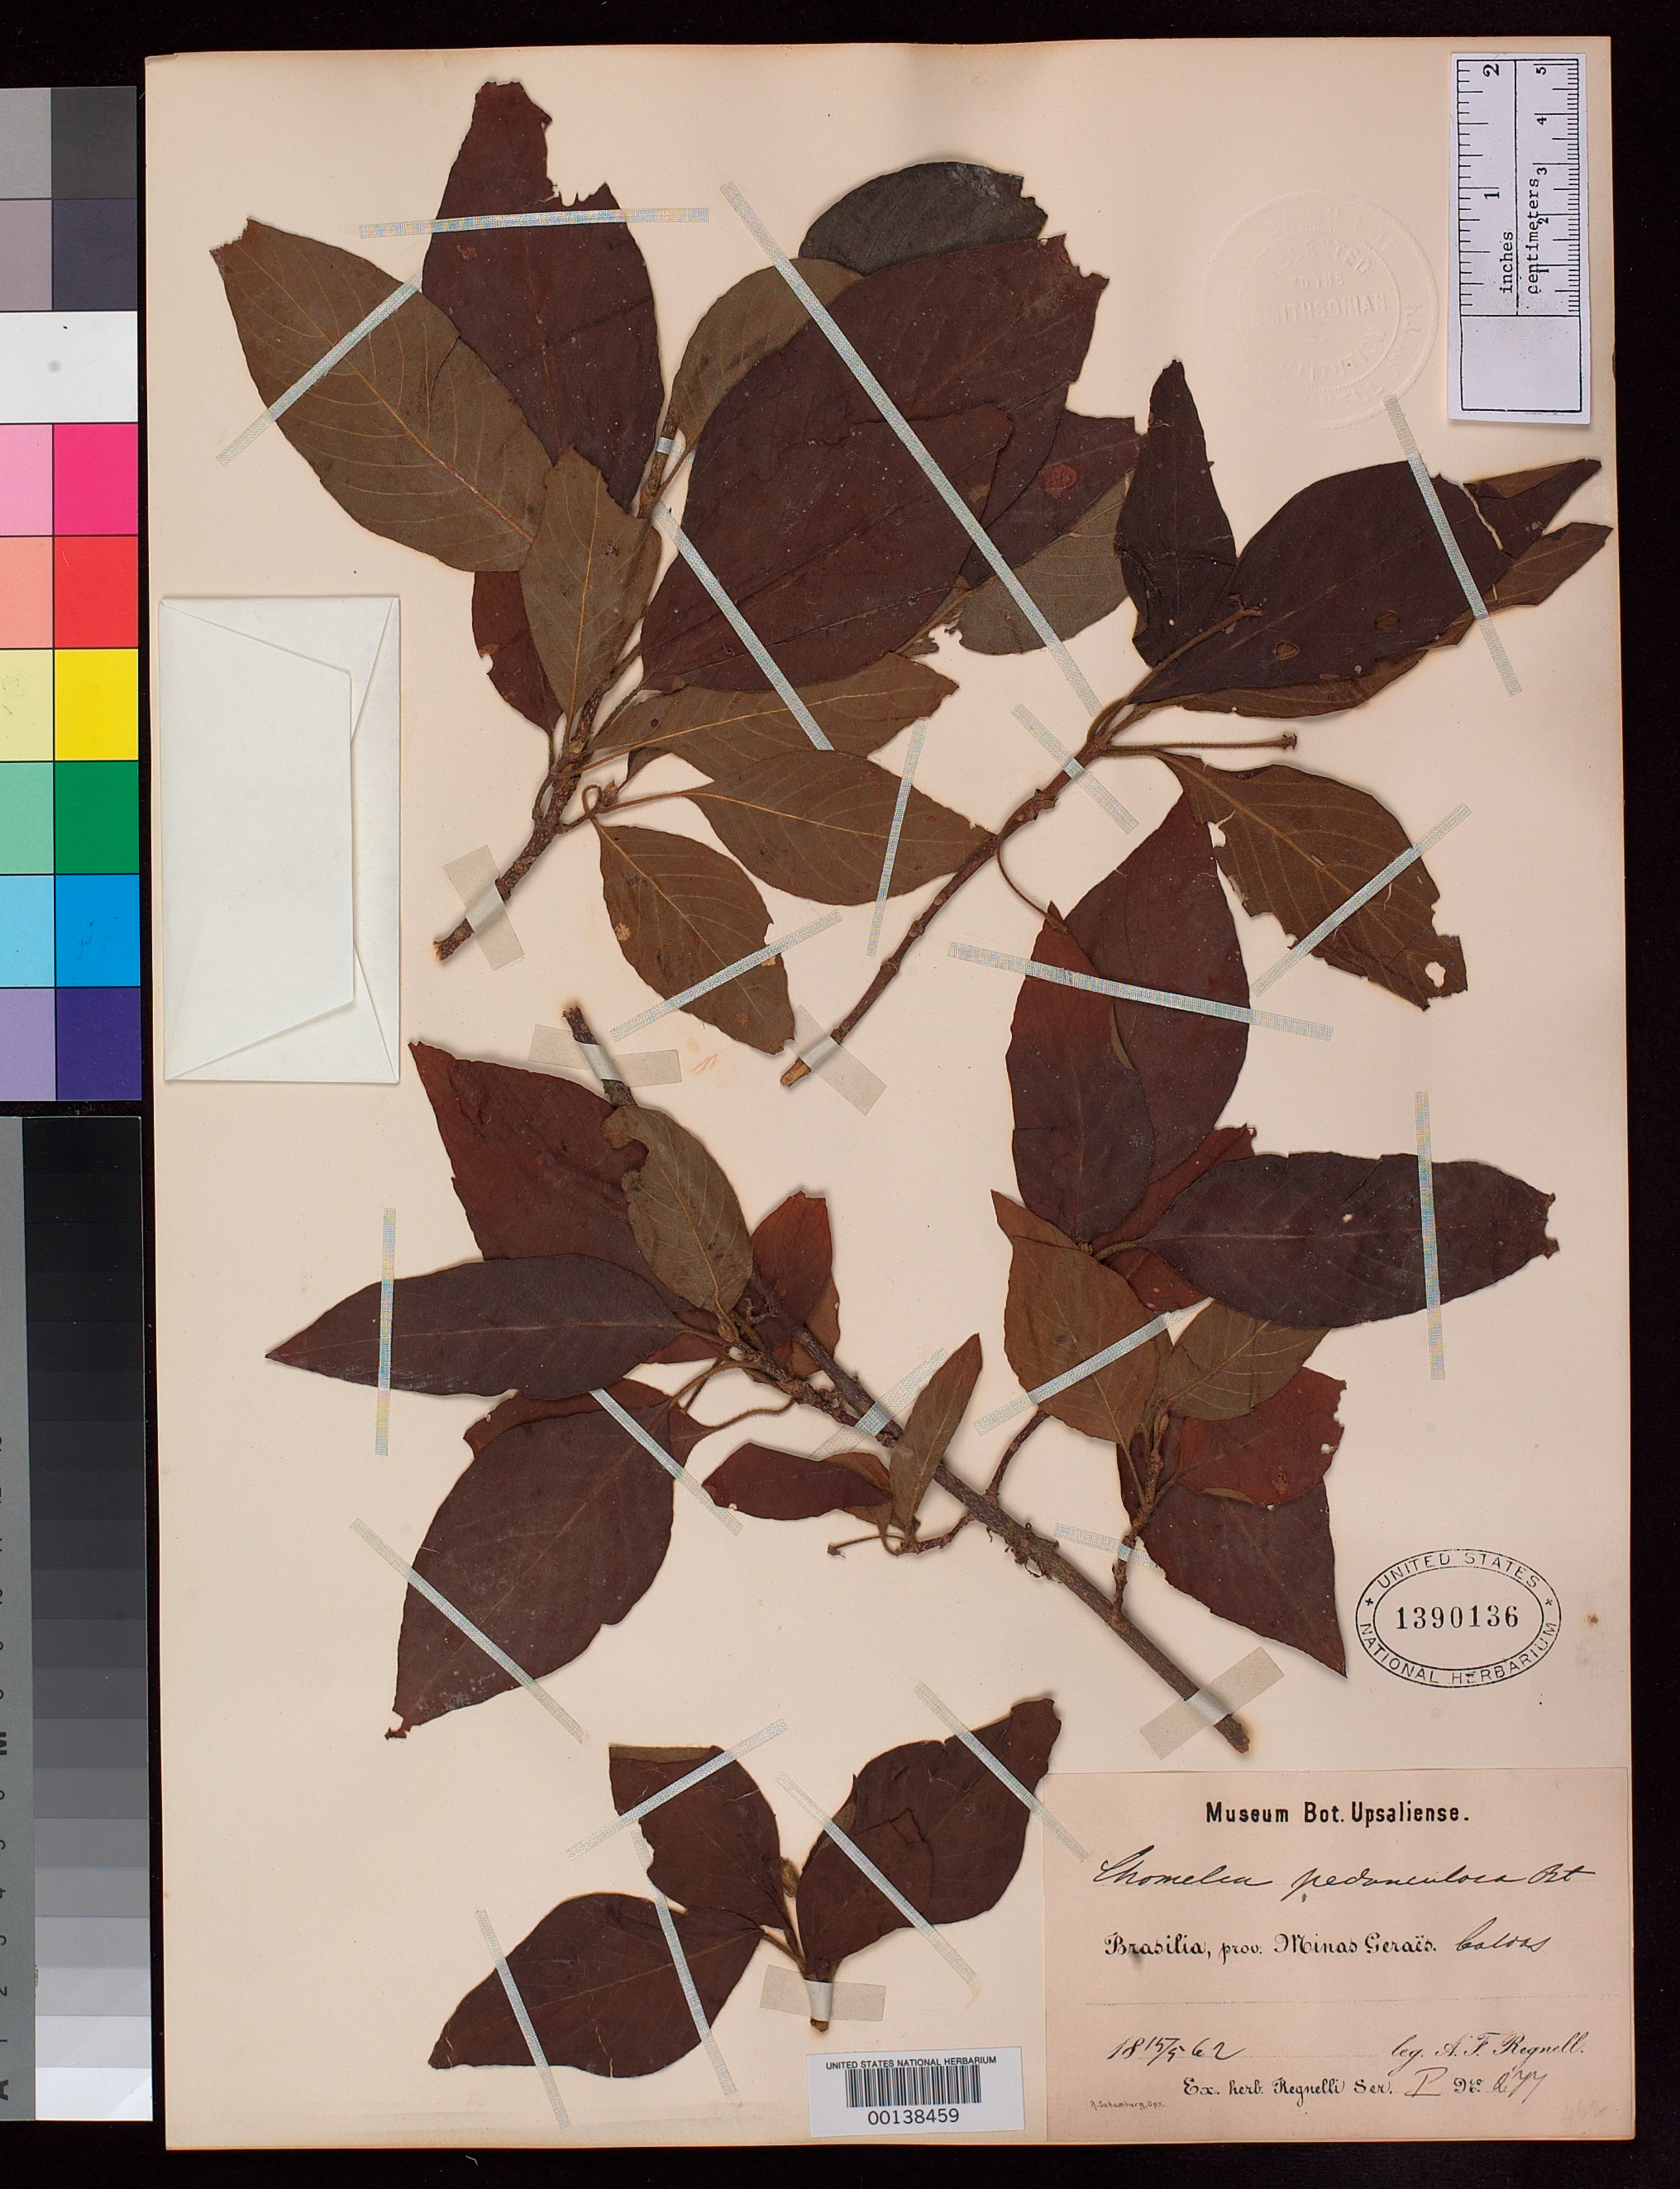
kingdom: Plantae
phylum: Tracheophyta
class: Magnoliopsida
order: Gentianales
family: Rubiaceae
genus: Chomelia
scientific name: Chomelia pedunculosa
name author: Benth.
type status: Isotype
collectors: A. F. Regnell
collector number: I 277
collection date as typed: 15 May 1862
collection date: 1862-05-15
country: Brazil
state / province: Minas Gerais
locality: Caloas.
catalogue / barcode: US 1390136